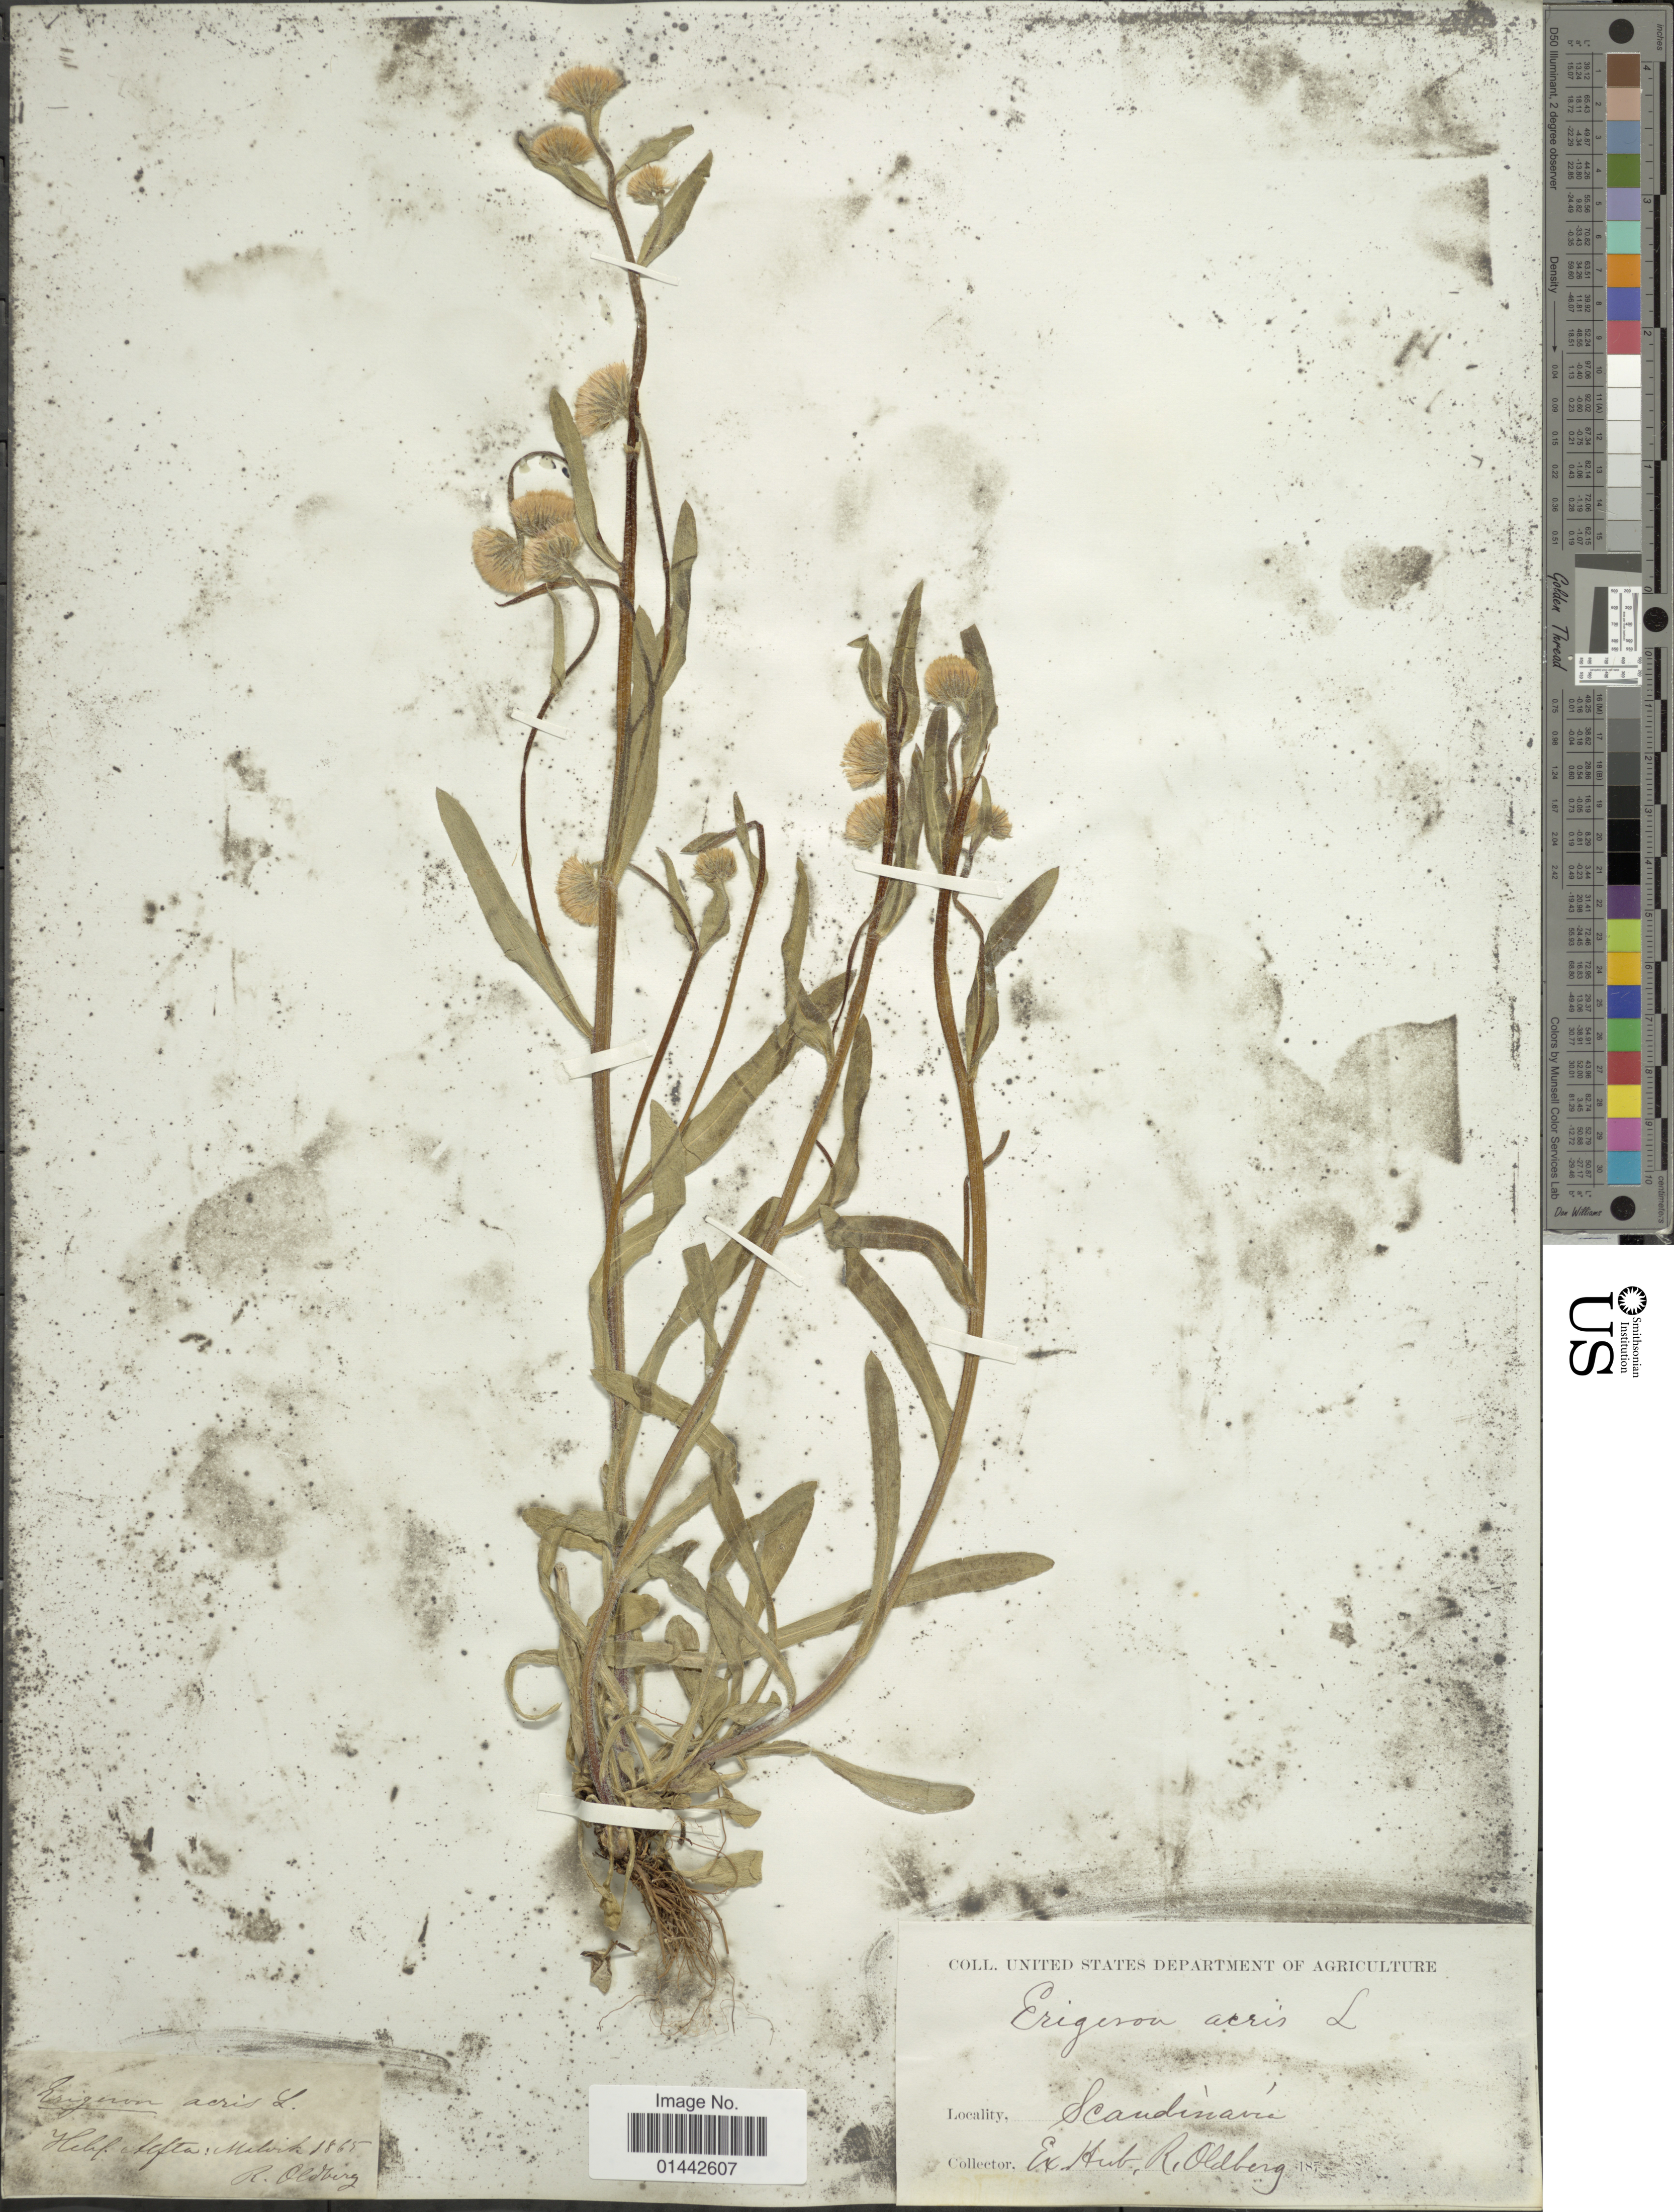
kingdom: Plantae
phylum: Tracheophyta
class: Magnoliopsida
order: Asterales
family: Asteraceae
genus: Erigeron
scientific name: Erigeron acris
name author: L.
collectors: R. Oldberg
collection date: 1865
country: Norway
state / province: Trøndelag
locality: Helsl: Alfta: Malvik, Scandinavica.